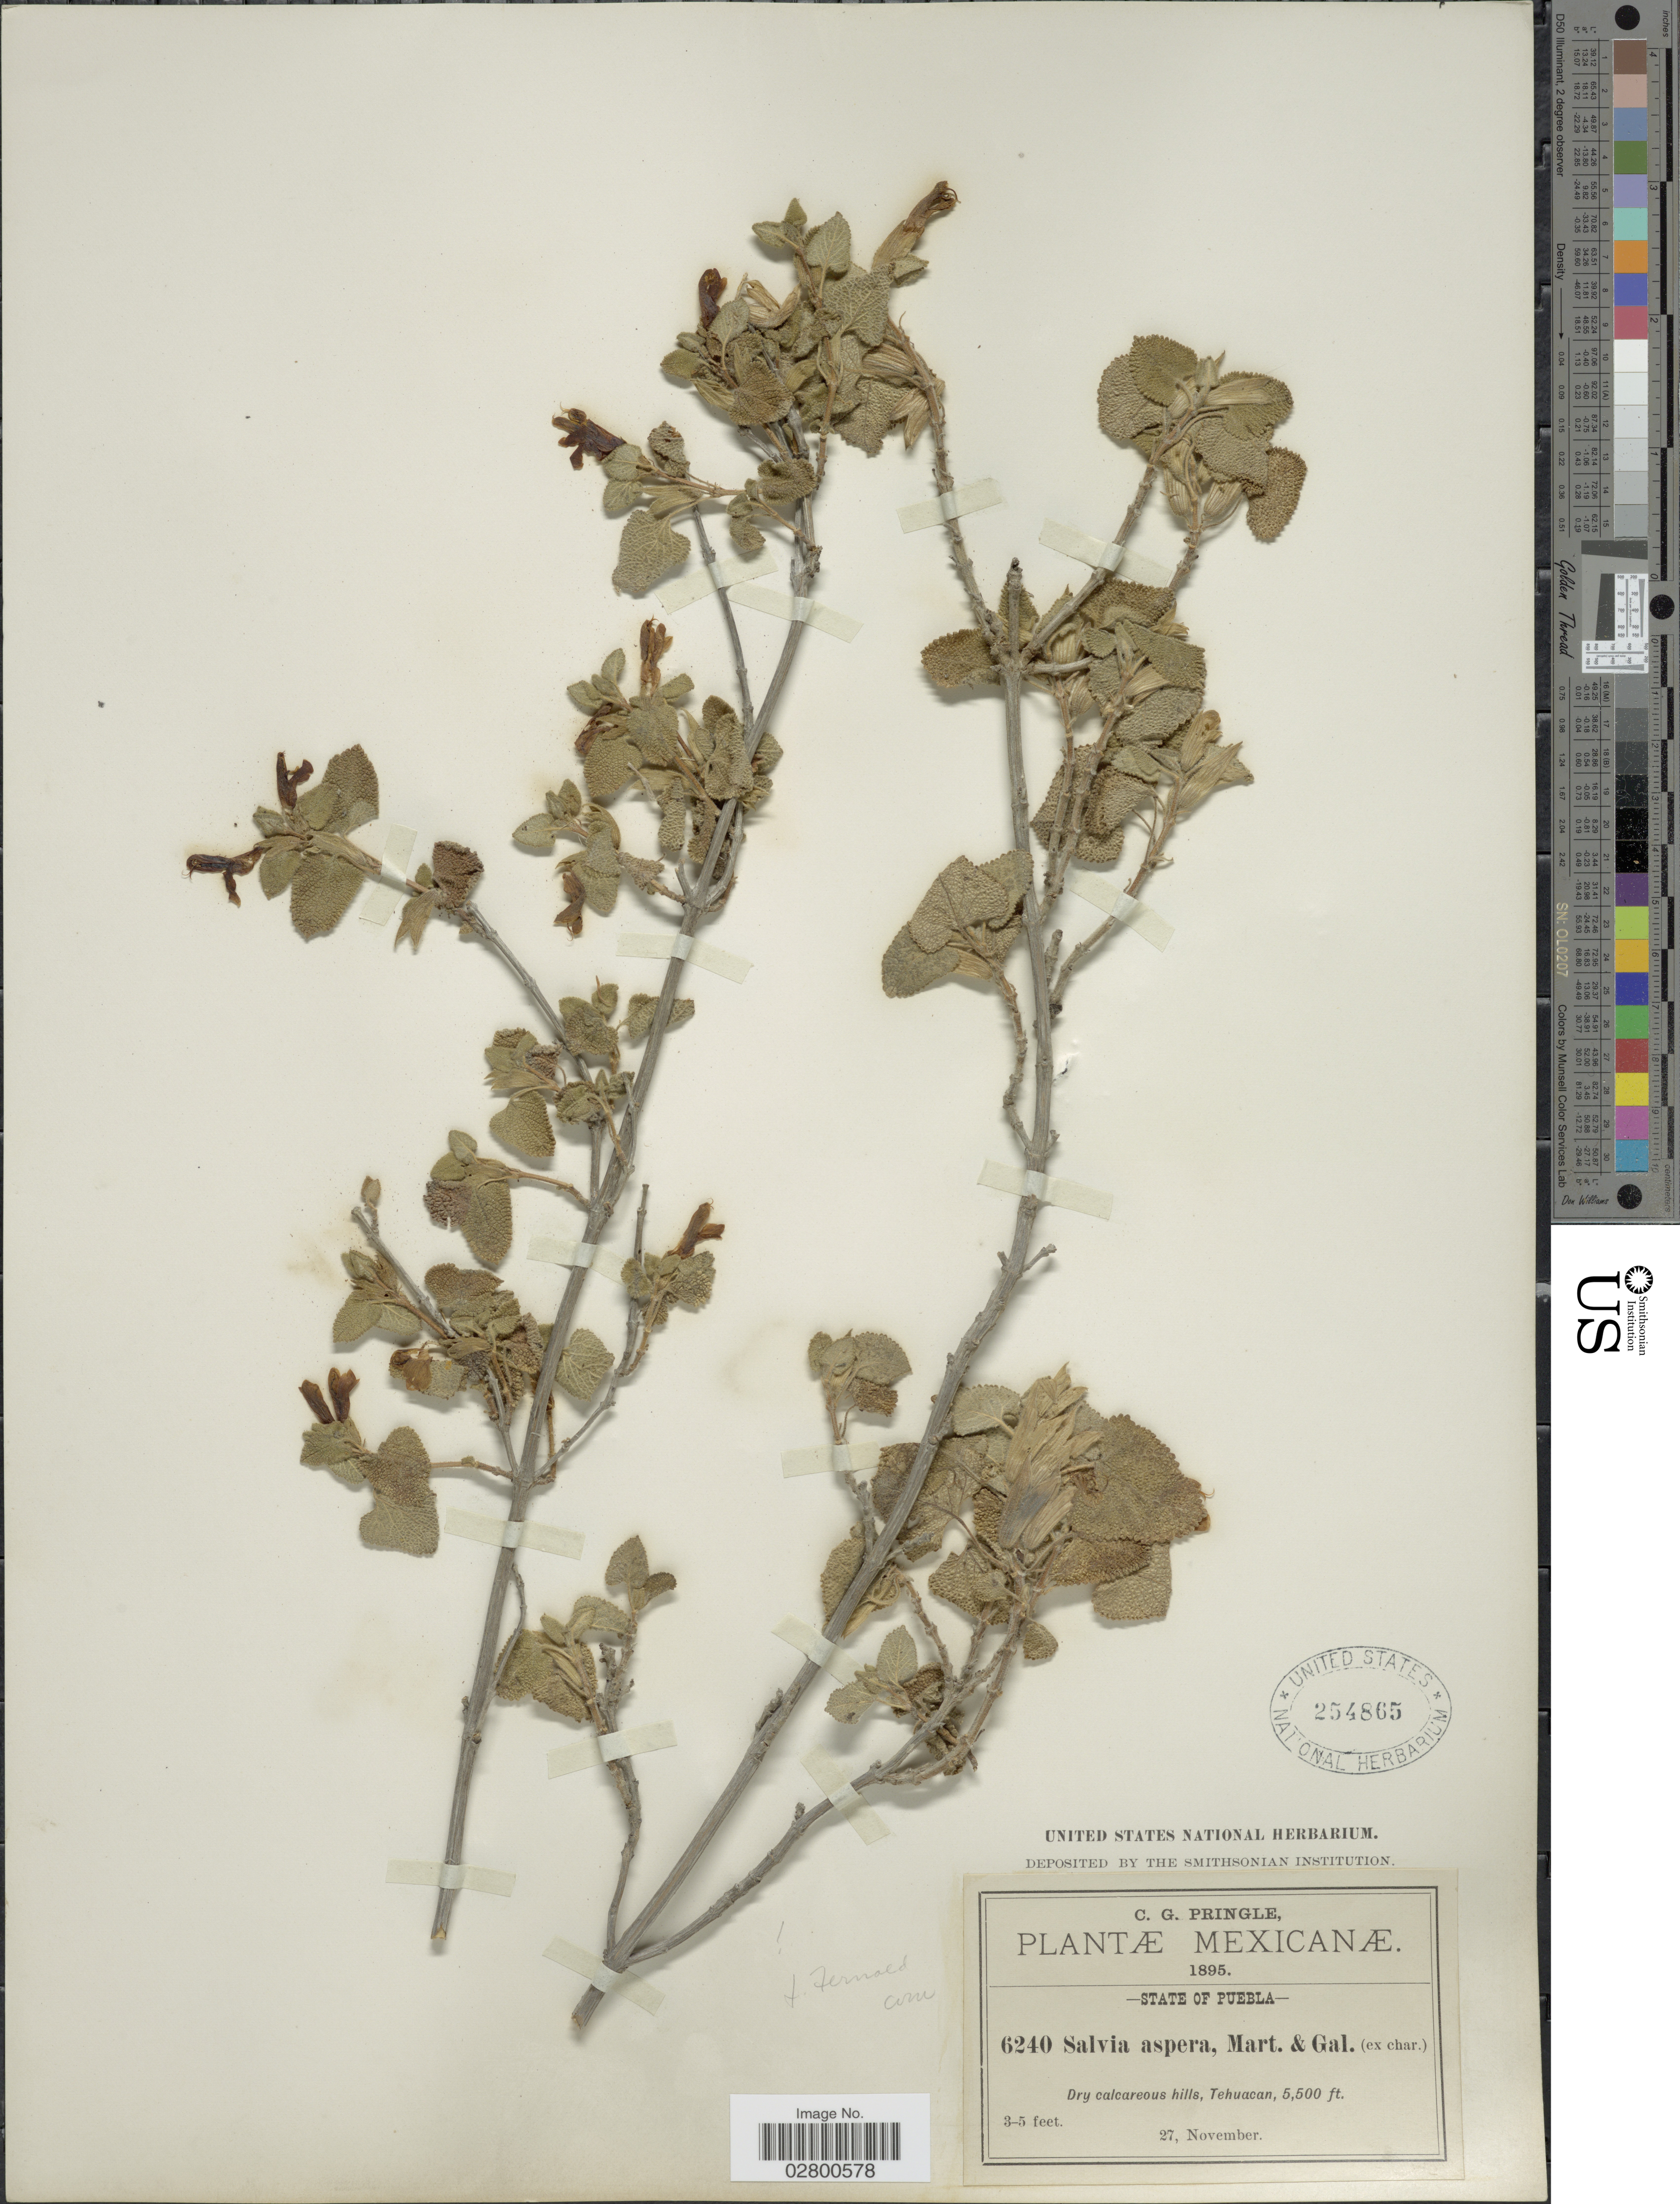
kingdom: Plantae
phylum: Tracheophyta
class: Magnoliopsida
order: Lamiales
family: Lamiaceae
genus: Salvia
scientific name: Salvia aspera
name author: M. Martens & Galeotti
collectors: C. G. Pringle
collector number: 6240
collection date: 1895-11-27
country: Mexico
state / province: Puebla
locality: Dry calcareous hills, Tehuacan.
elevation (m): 1676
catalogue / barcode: US 254865